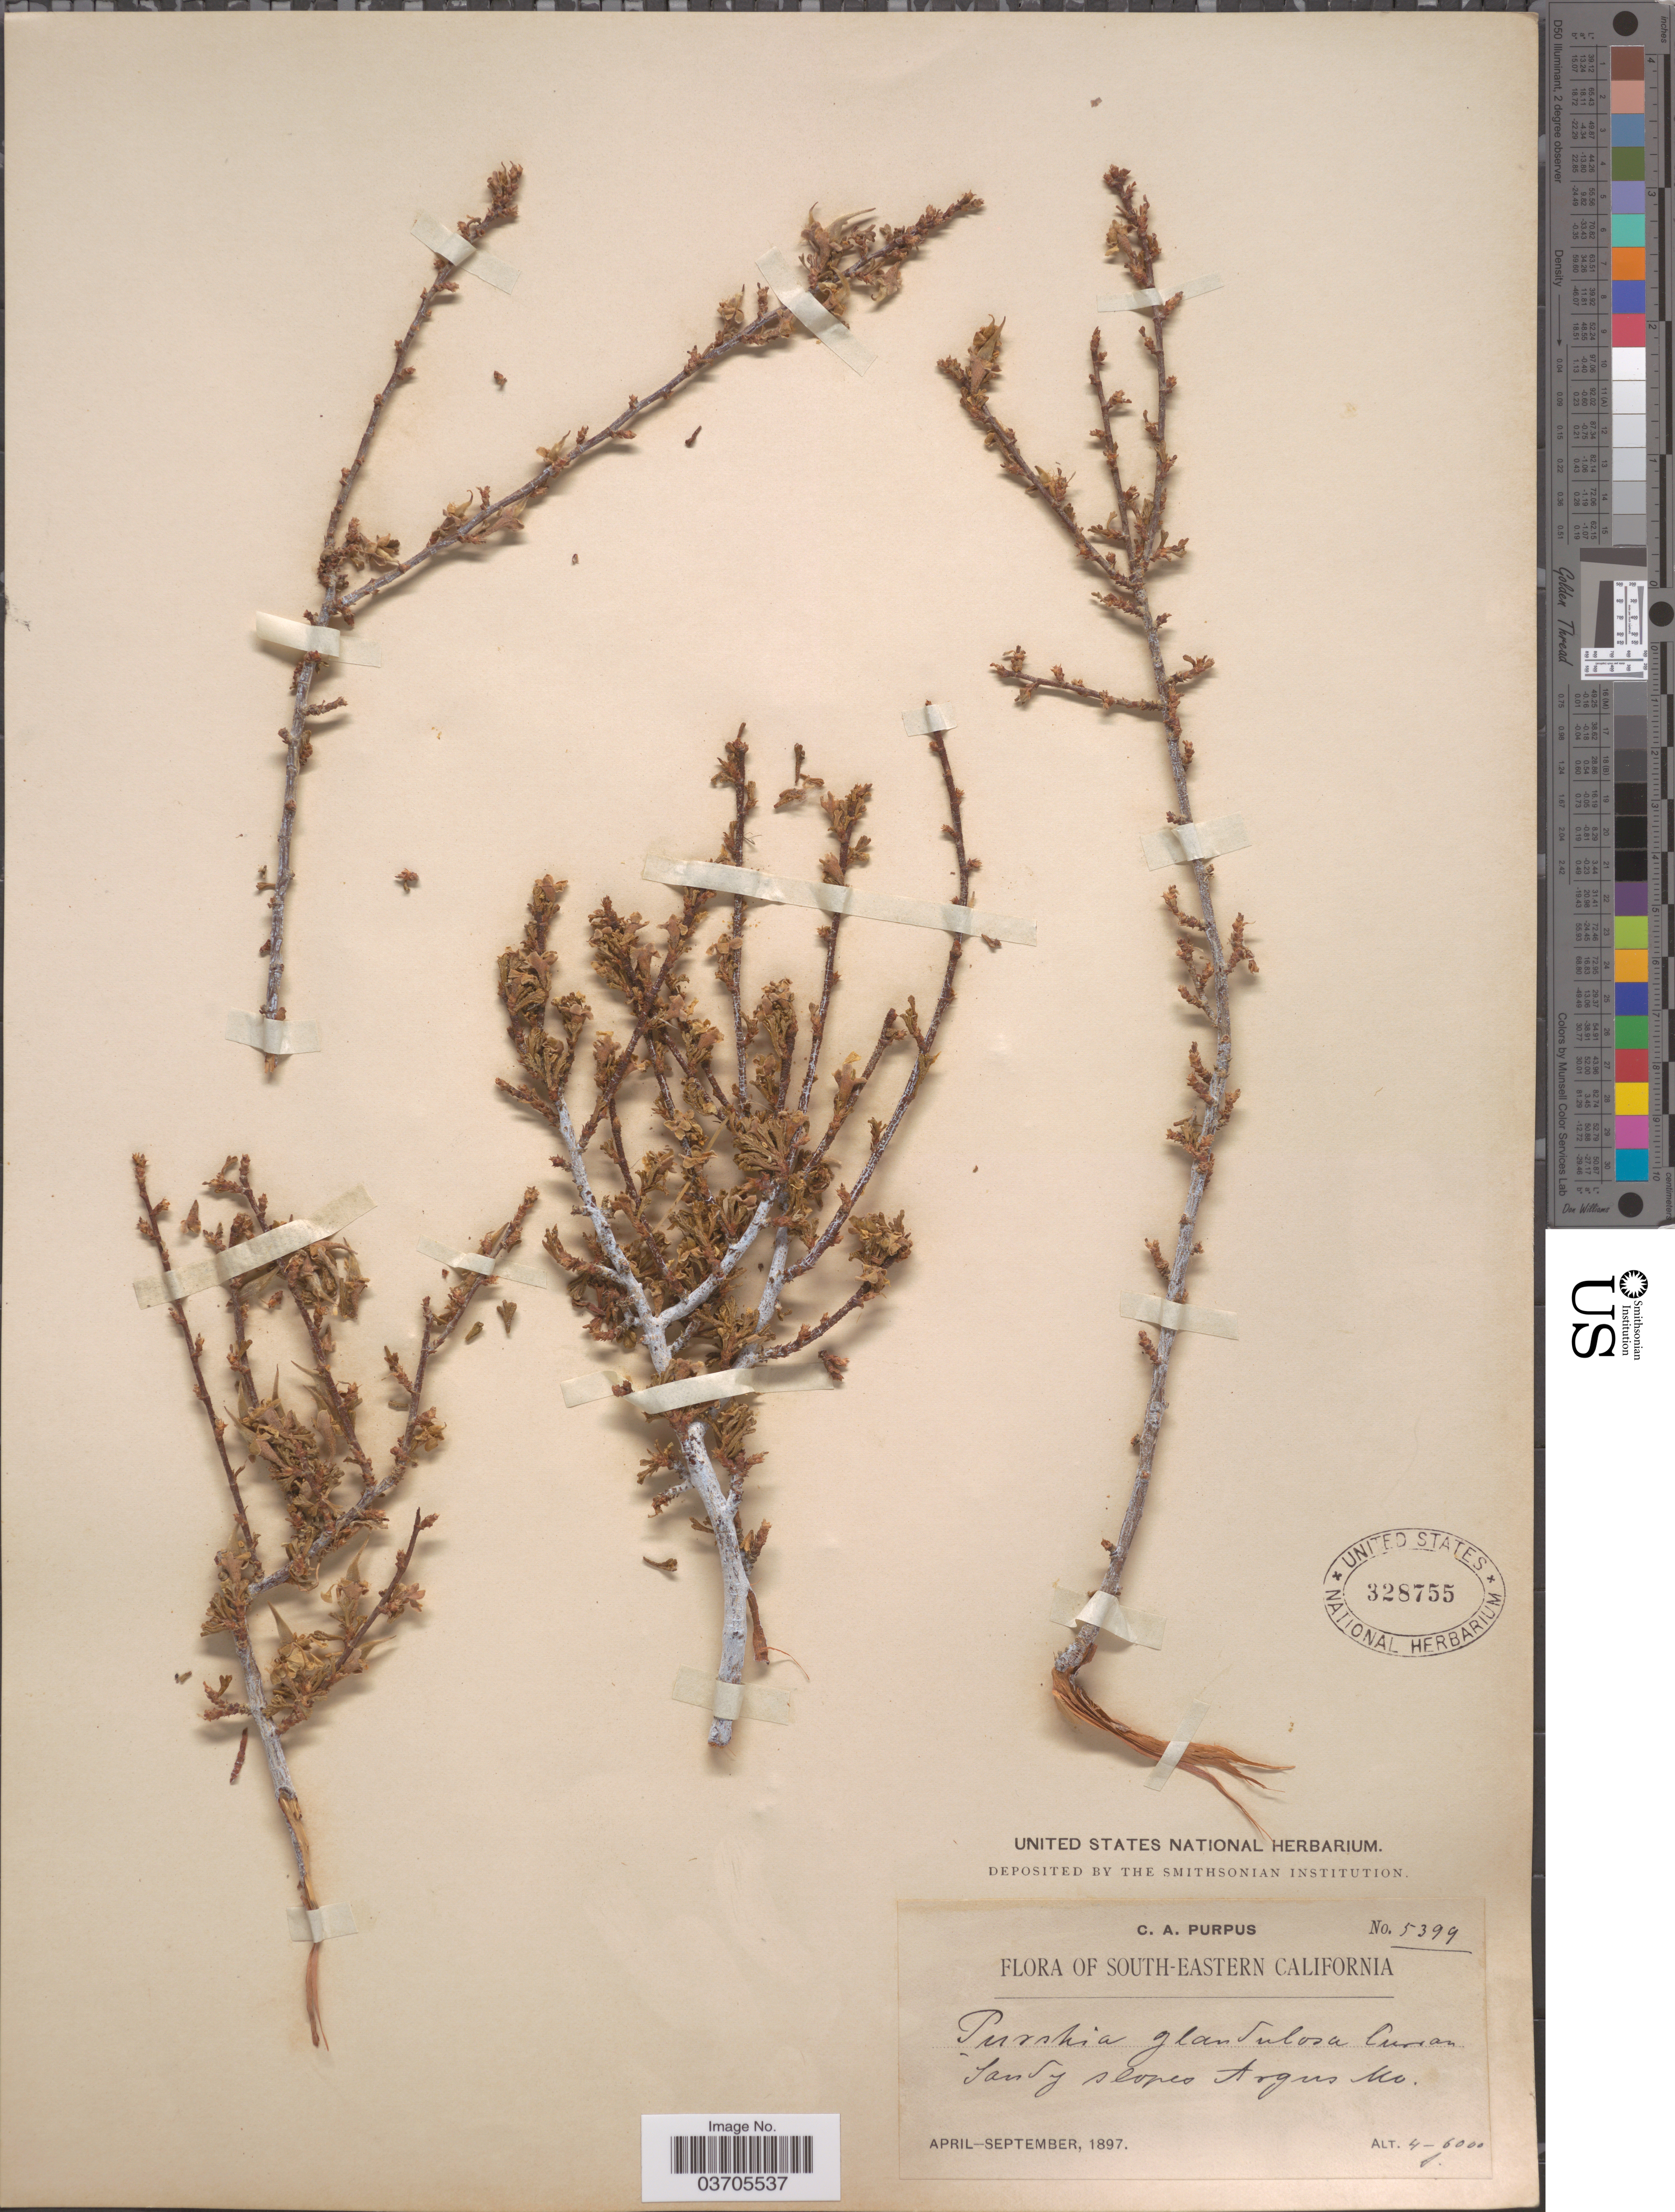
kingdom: Plantae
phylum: Tracheophyta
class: Magnoliopsida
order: Rosales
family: Rosaceae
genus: Purshia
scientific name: Purshia glandulosa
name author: Curran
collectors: C. A. Purpus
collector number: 5399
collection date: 1897-04/1897-09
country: United States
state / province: California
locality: South-Eastern California. Argus Mo.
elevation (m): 1219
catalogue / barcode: US 328755